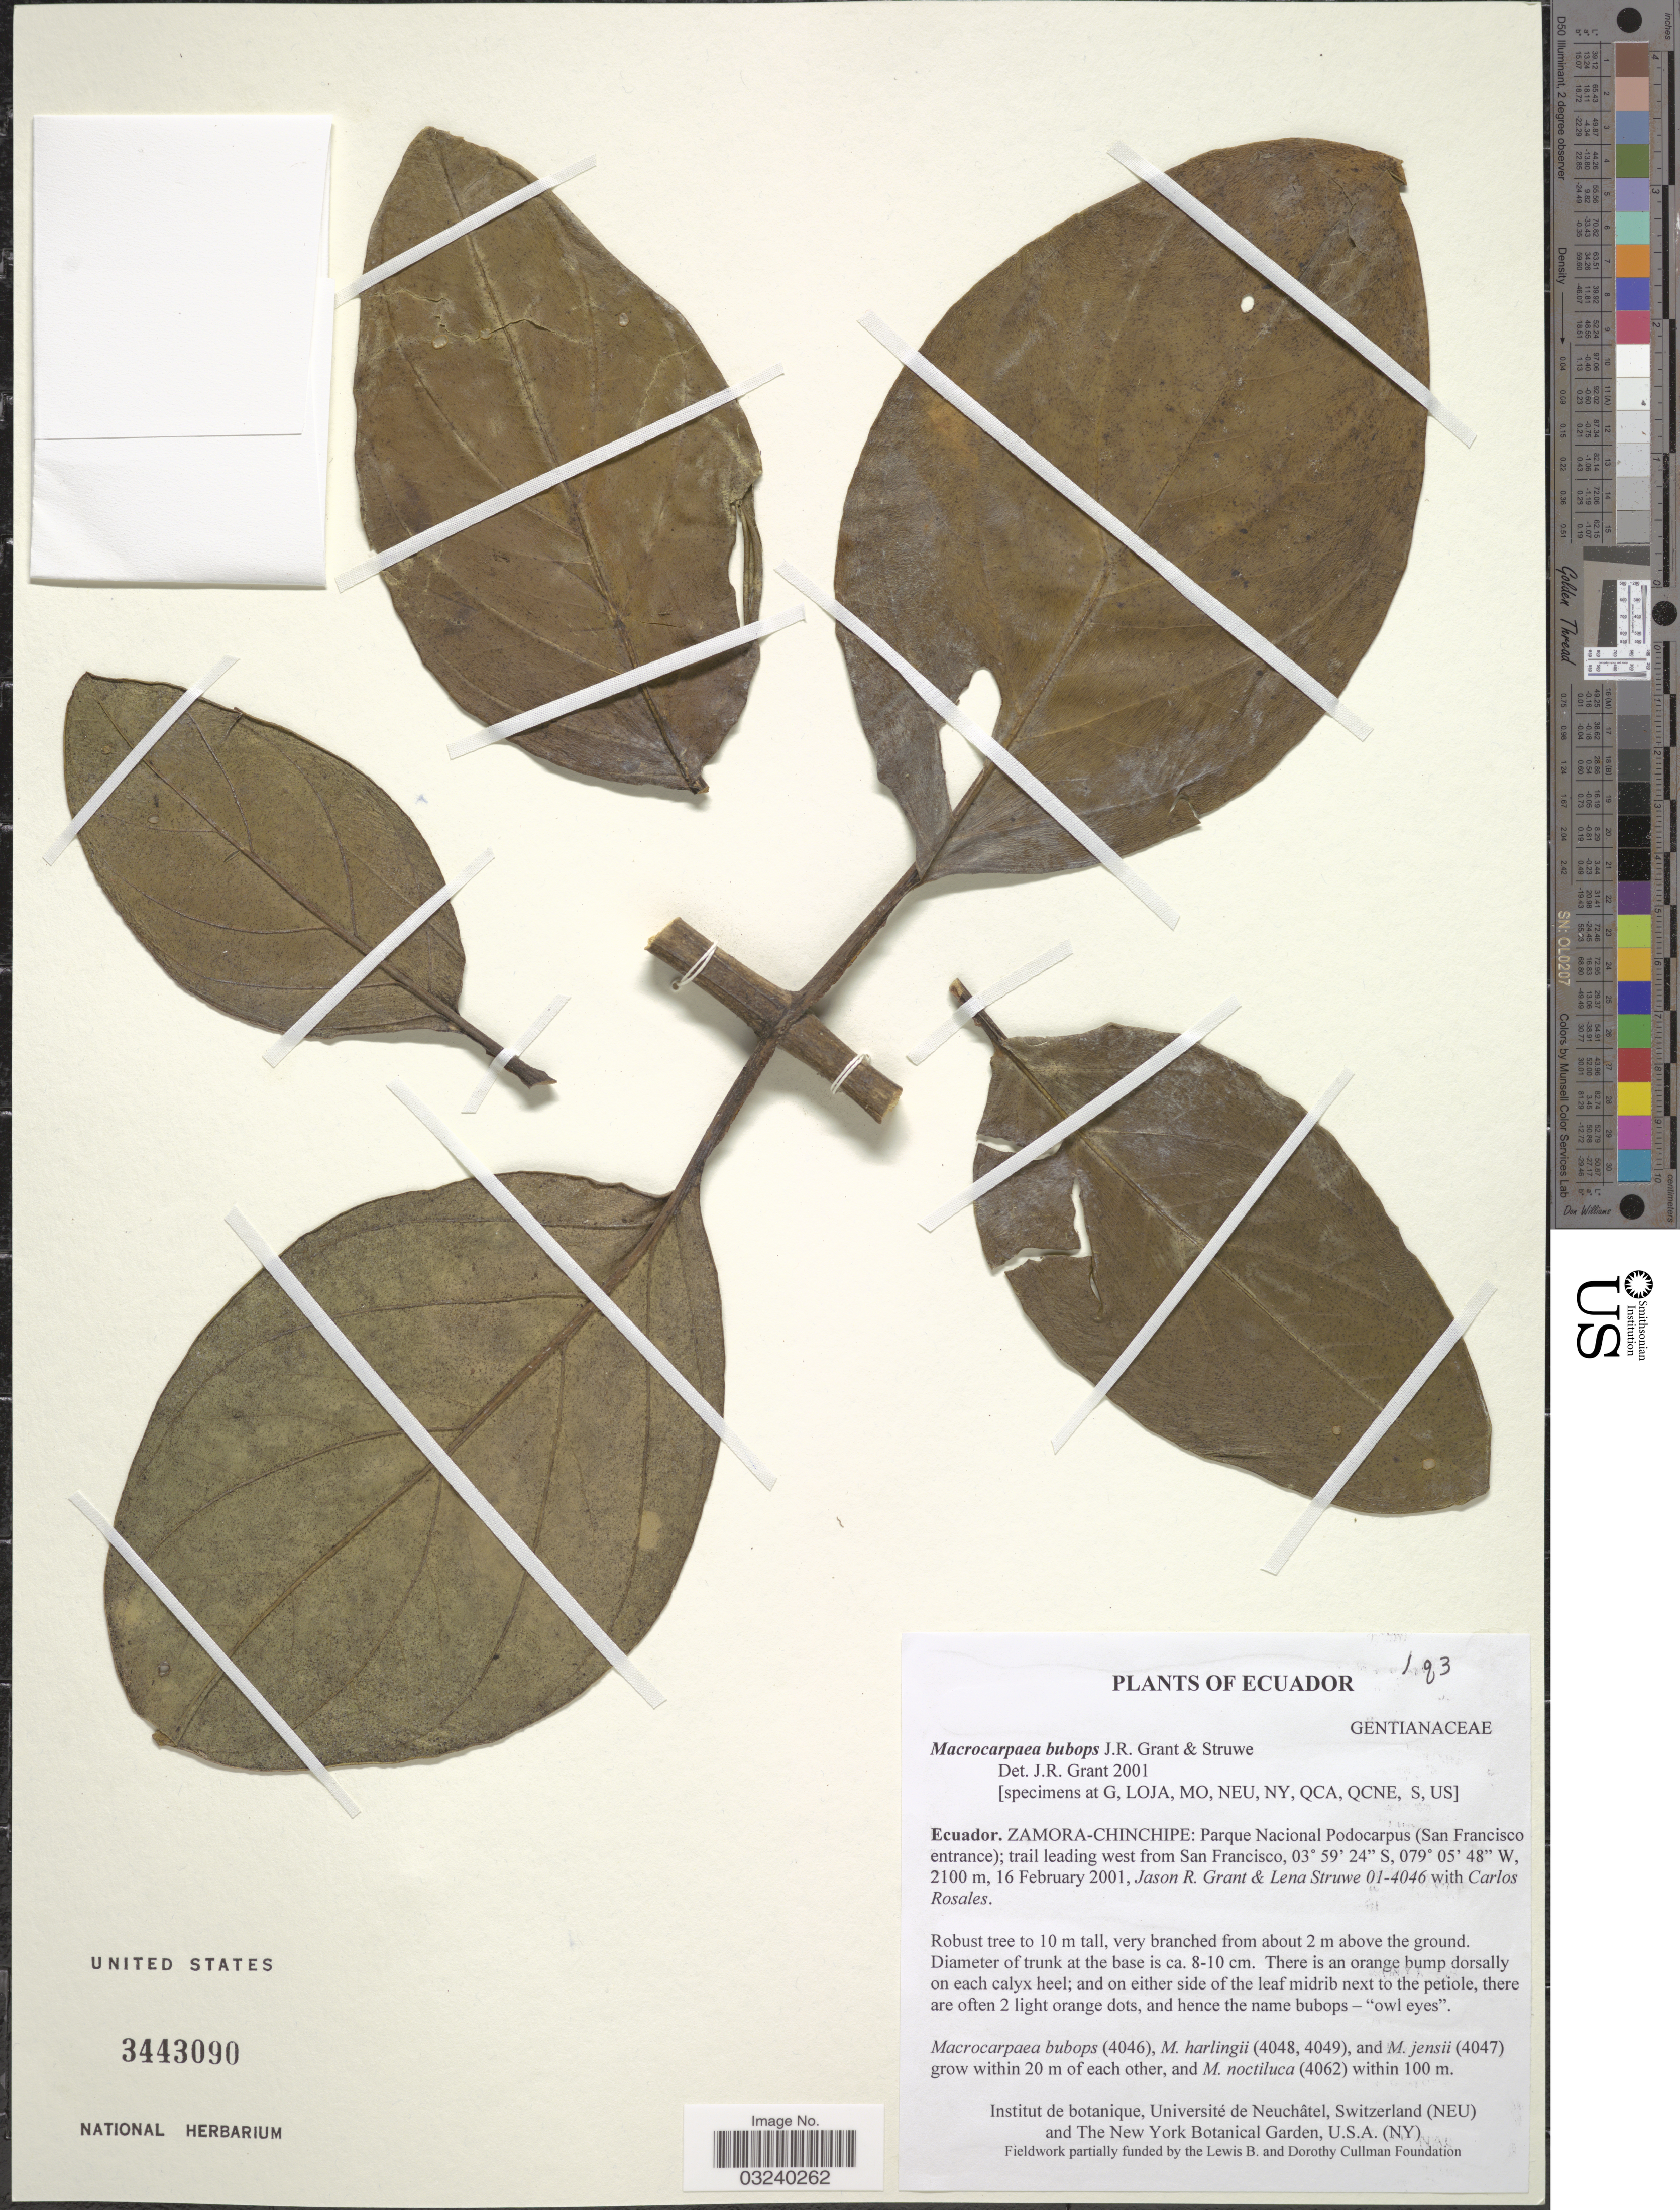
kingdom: Plantae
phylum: Tracheophyta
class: Magnoliopsida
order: Gentianales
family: Gentianaceae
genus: Macrocarpaea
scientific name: Macrocarpaea bubops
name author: J.R. Grant & Struwe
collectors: J. R. Grant, L. Struwe & C. Rosales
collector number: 01-4046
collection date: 2001-02-16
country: Ecuador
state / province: Zamora-Chinchipe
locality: Parque Nacional Podocarpus (San Francisco entrance); trail leading west from San Francisco.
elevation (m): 2100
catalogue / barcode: US 3443090